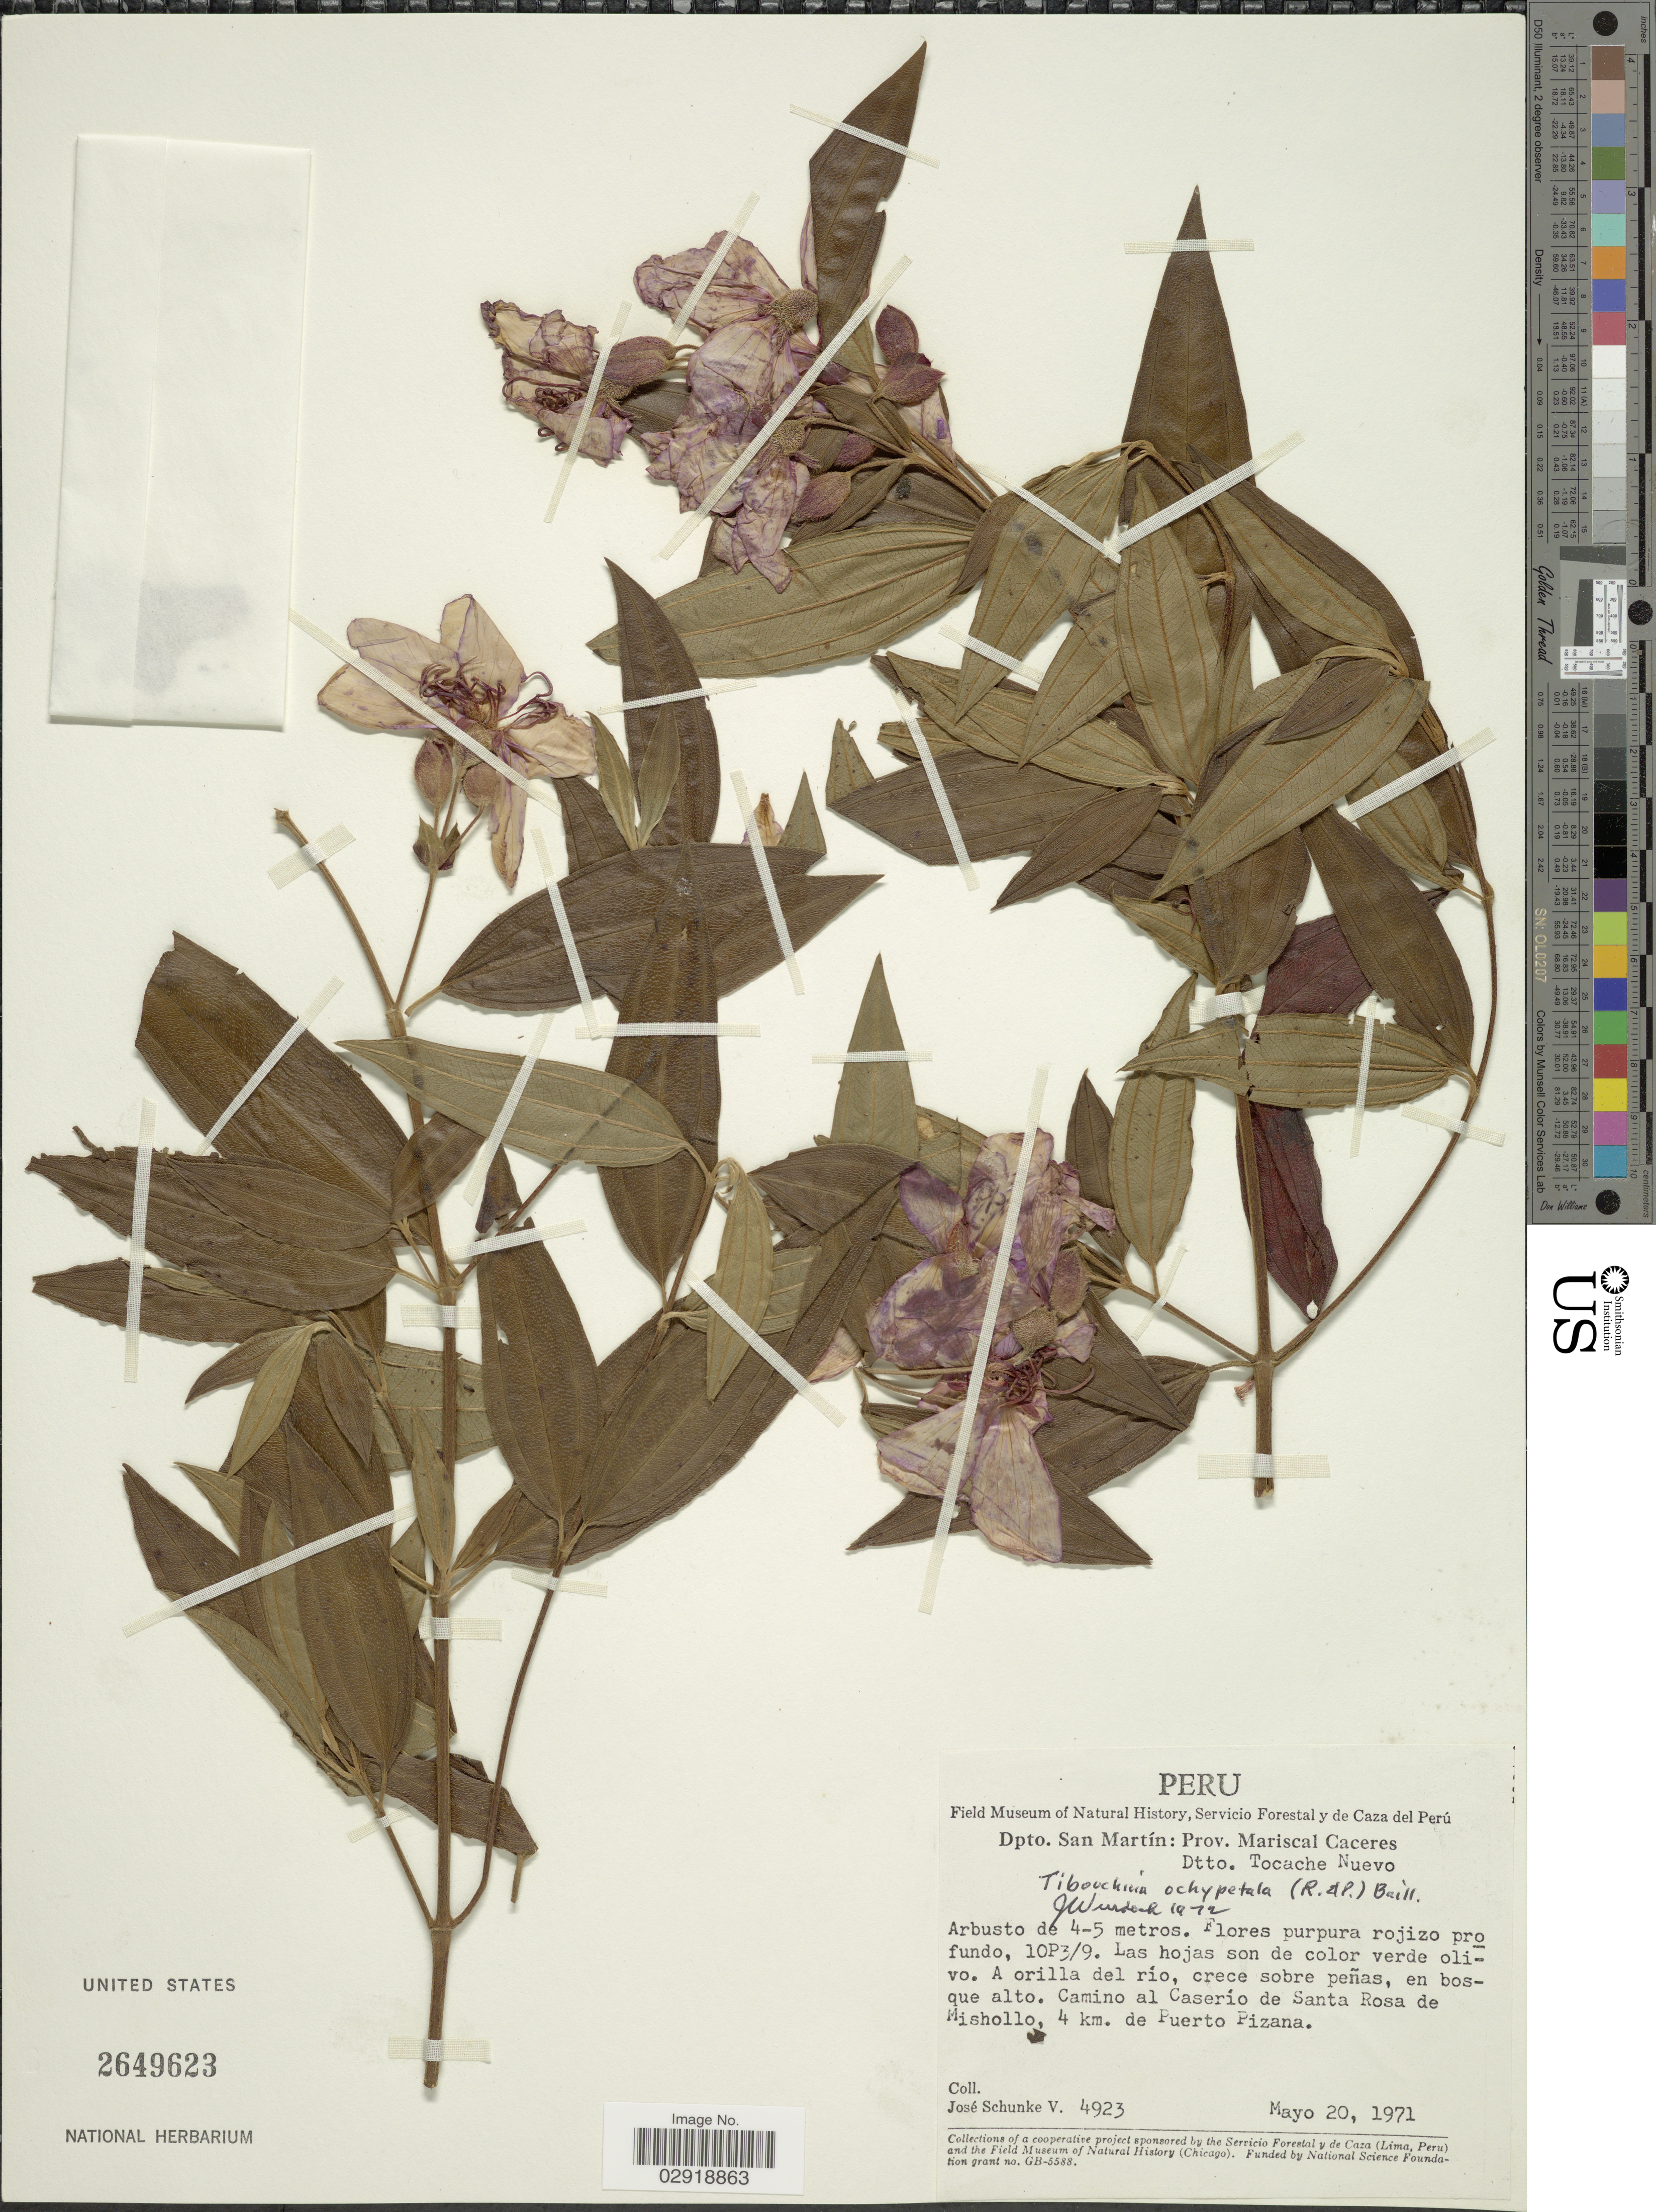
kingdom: Plantae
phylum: Tracheophyta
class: Magnoliopsida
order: Myrtales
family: Melastomataceae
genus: Pleroma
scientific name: Pleroma ochypetalum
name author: (Ruiz & Pav.) D. Don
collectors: J. Schunke Vigo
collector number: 4923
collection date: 1971-05-20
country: Peru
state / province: San Martín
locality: Dpto. San Martin: Prov. Mariscal Caceres, Dtto. Tocache Nuevo. Camino al Caserío de Santa Rosa de Mishollo, 4 km. de Puerto Pizana.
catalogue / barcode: US 2649623